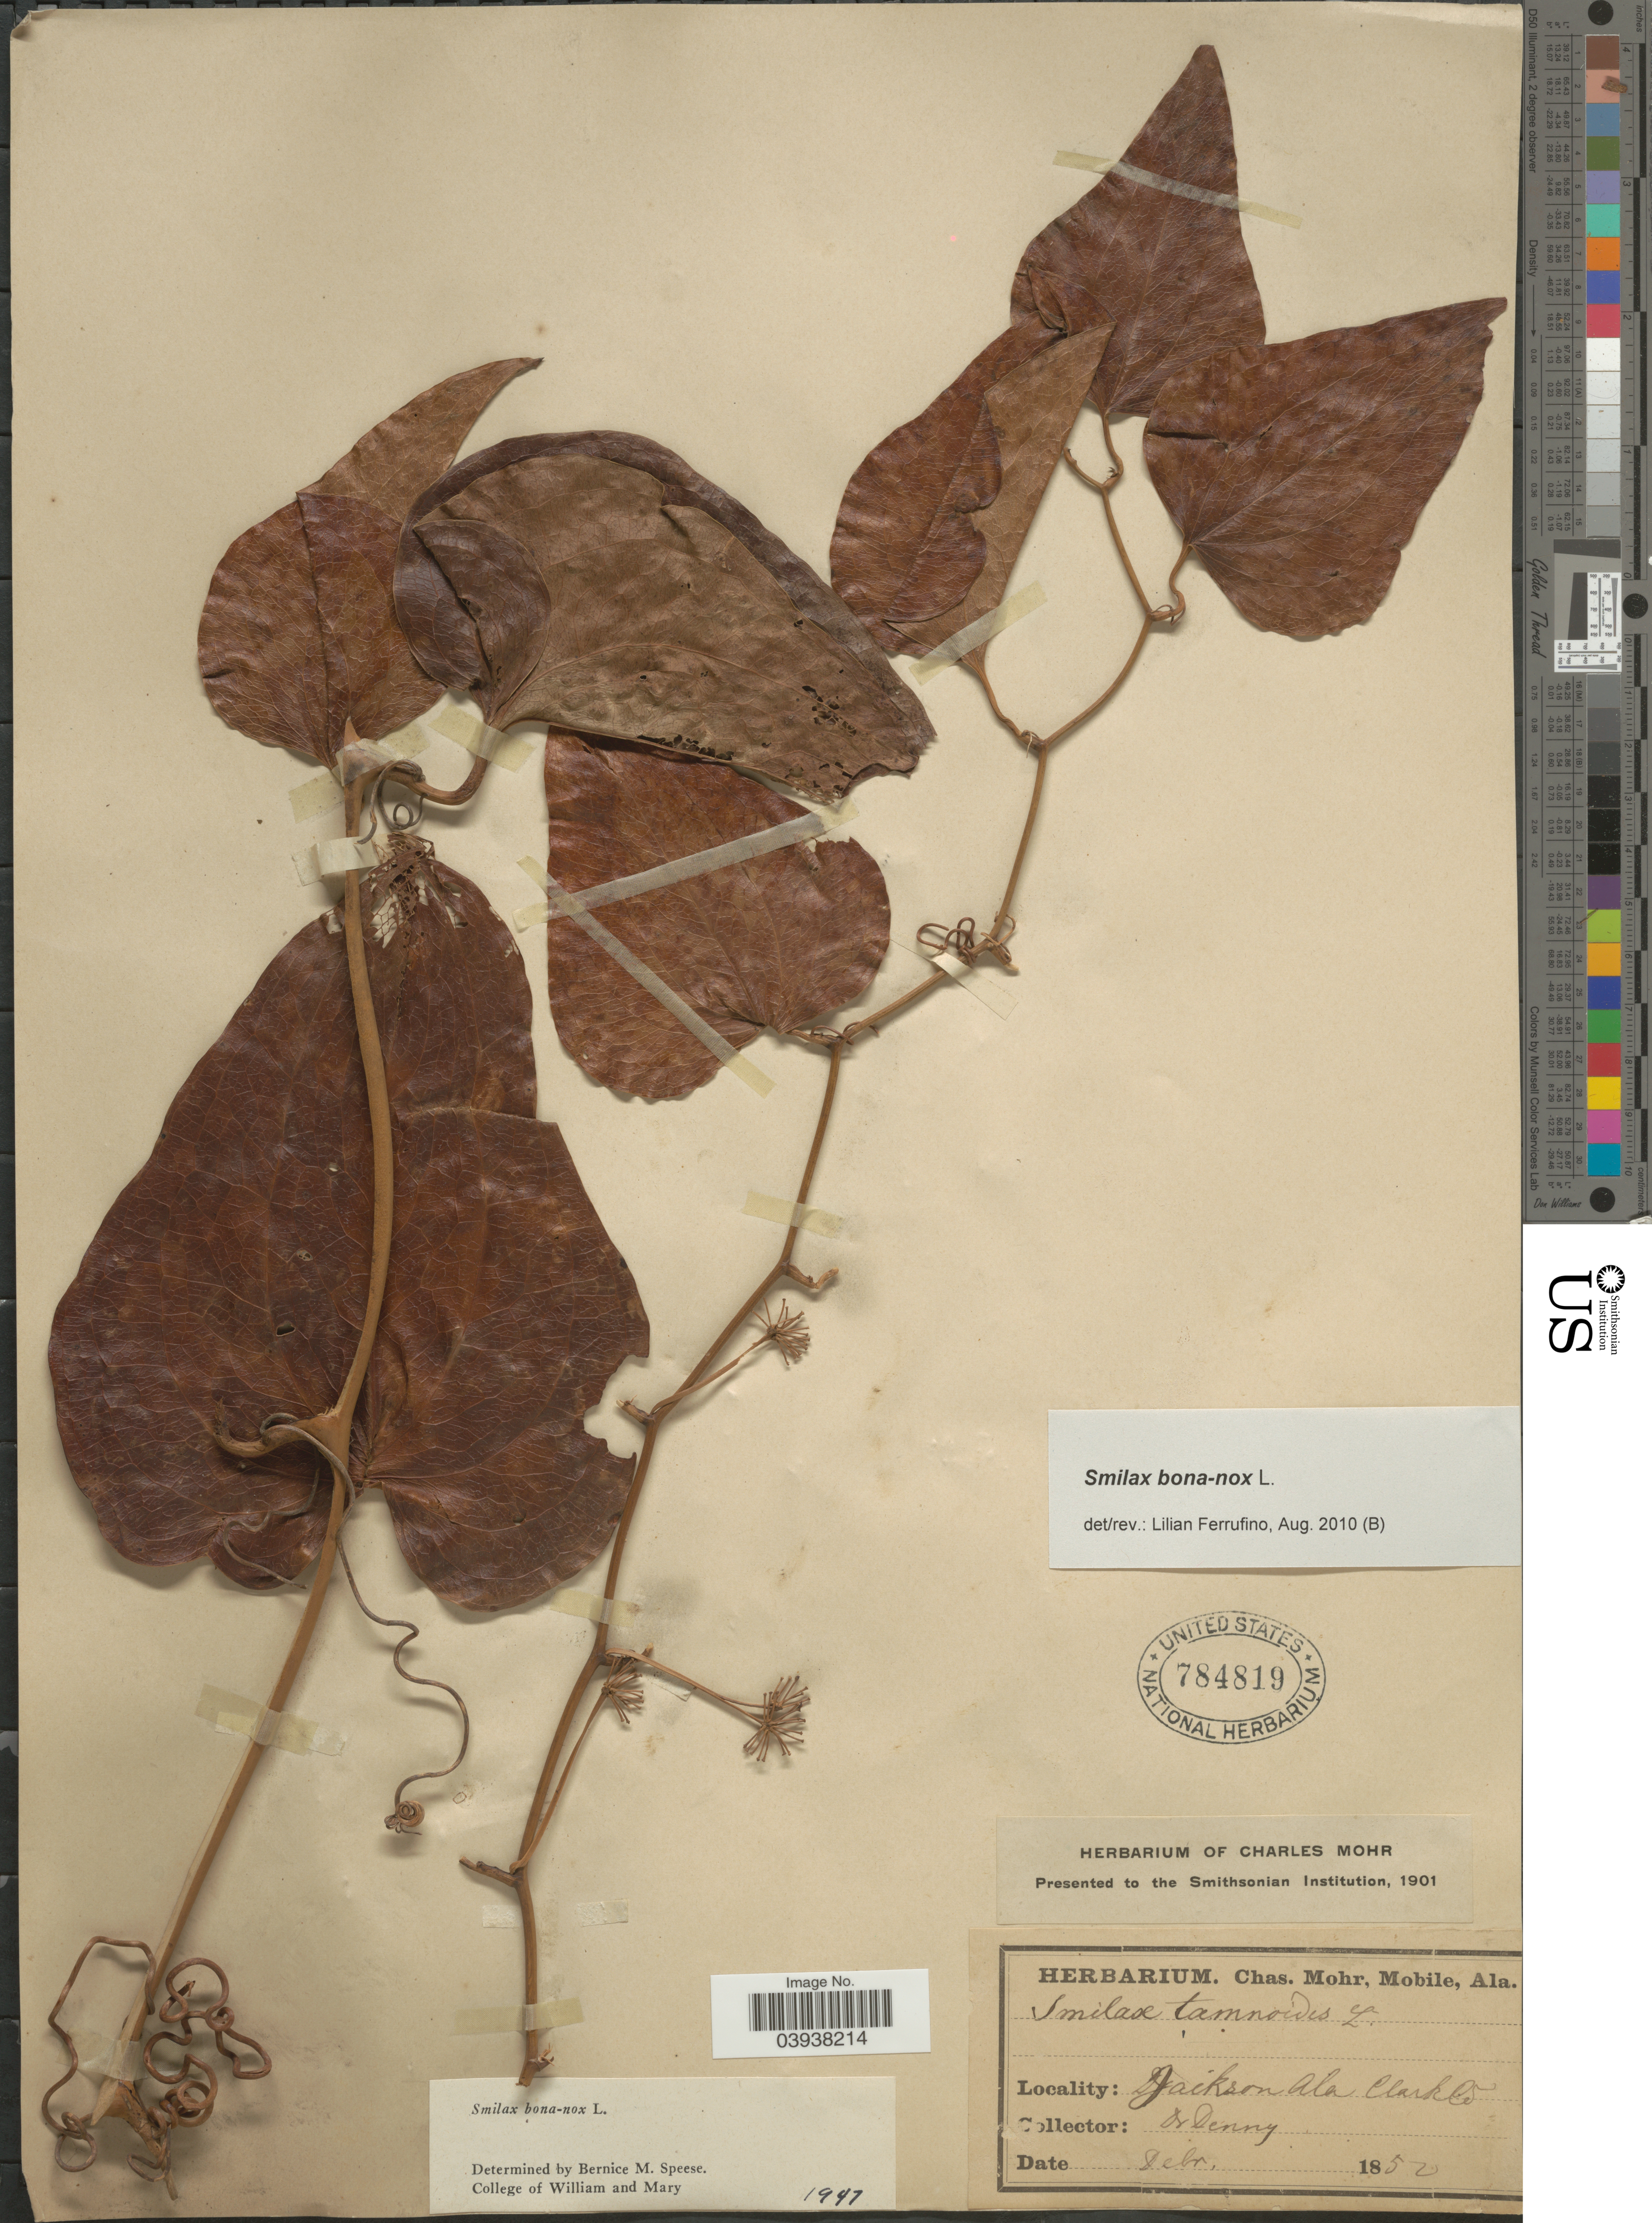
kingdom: Plantae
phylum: Tracheophyta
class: Liliopsida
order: Liliales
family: Smilacaceae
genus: Smilax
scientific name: Smilax bona-nox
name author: L.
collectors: Denny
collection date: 1852-02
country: United States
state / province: Alabama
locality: Jackson, Clark Co.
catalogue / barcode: US 784819